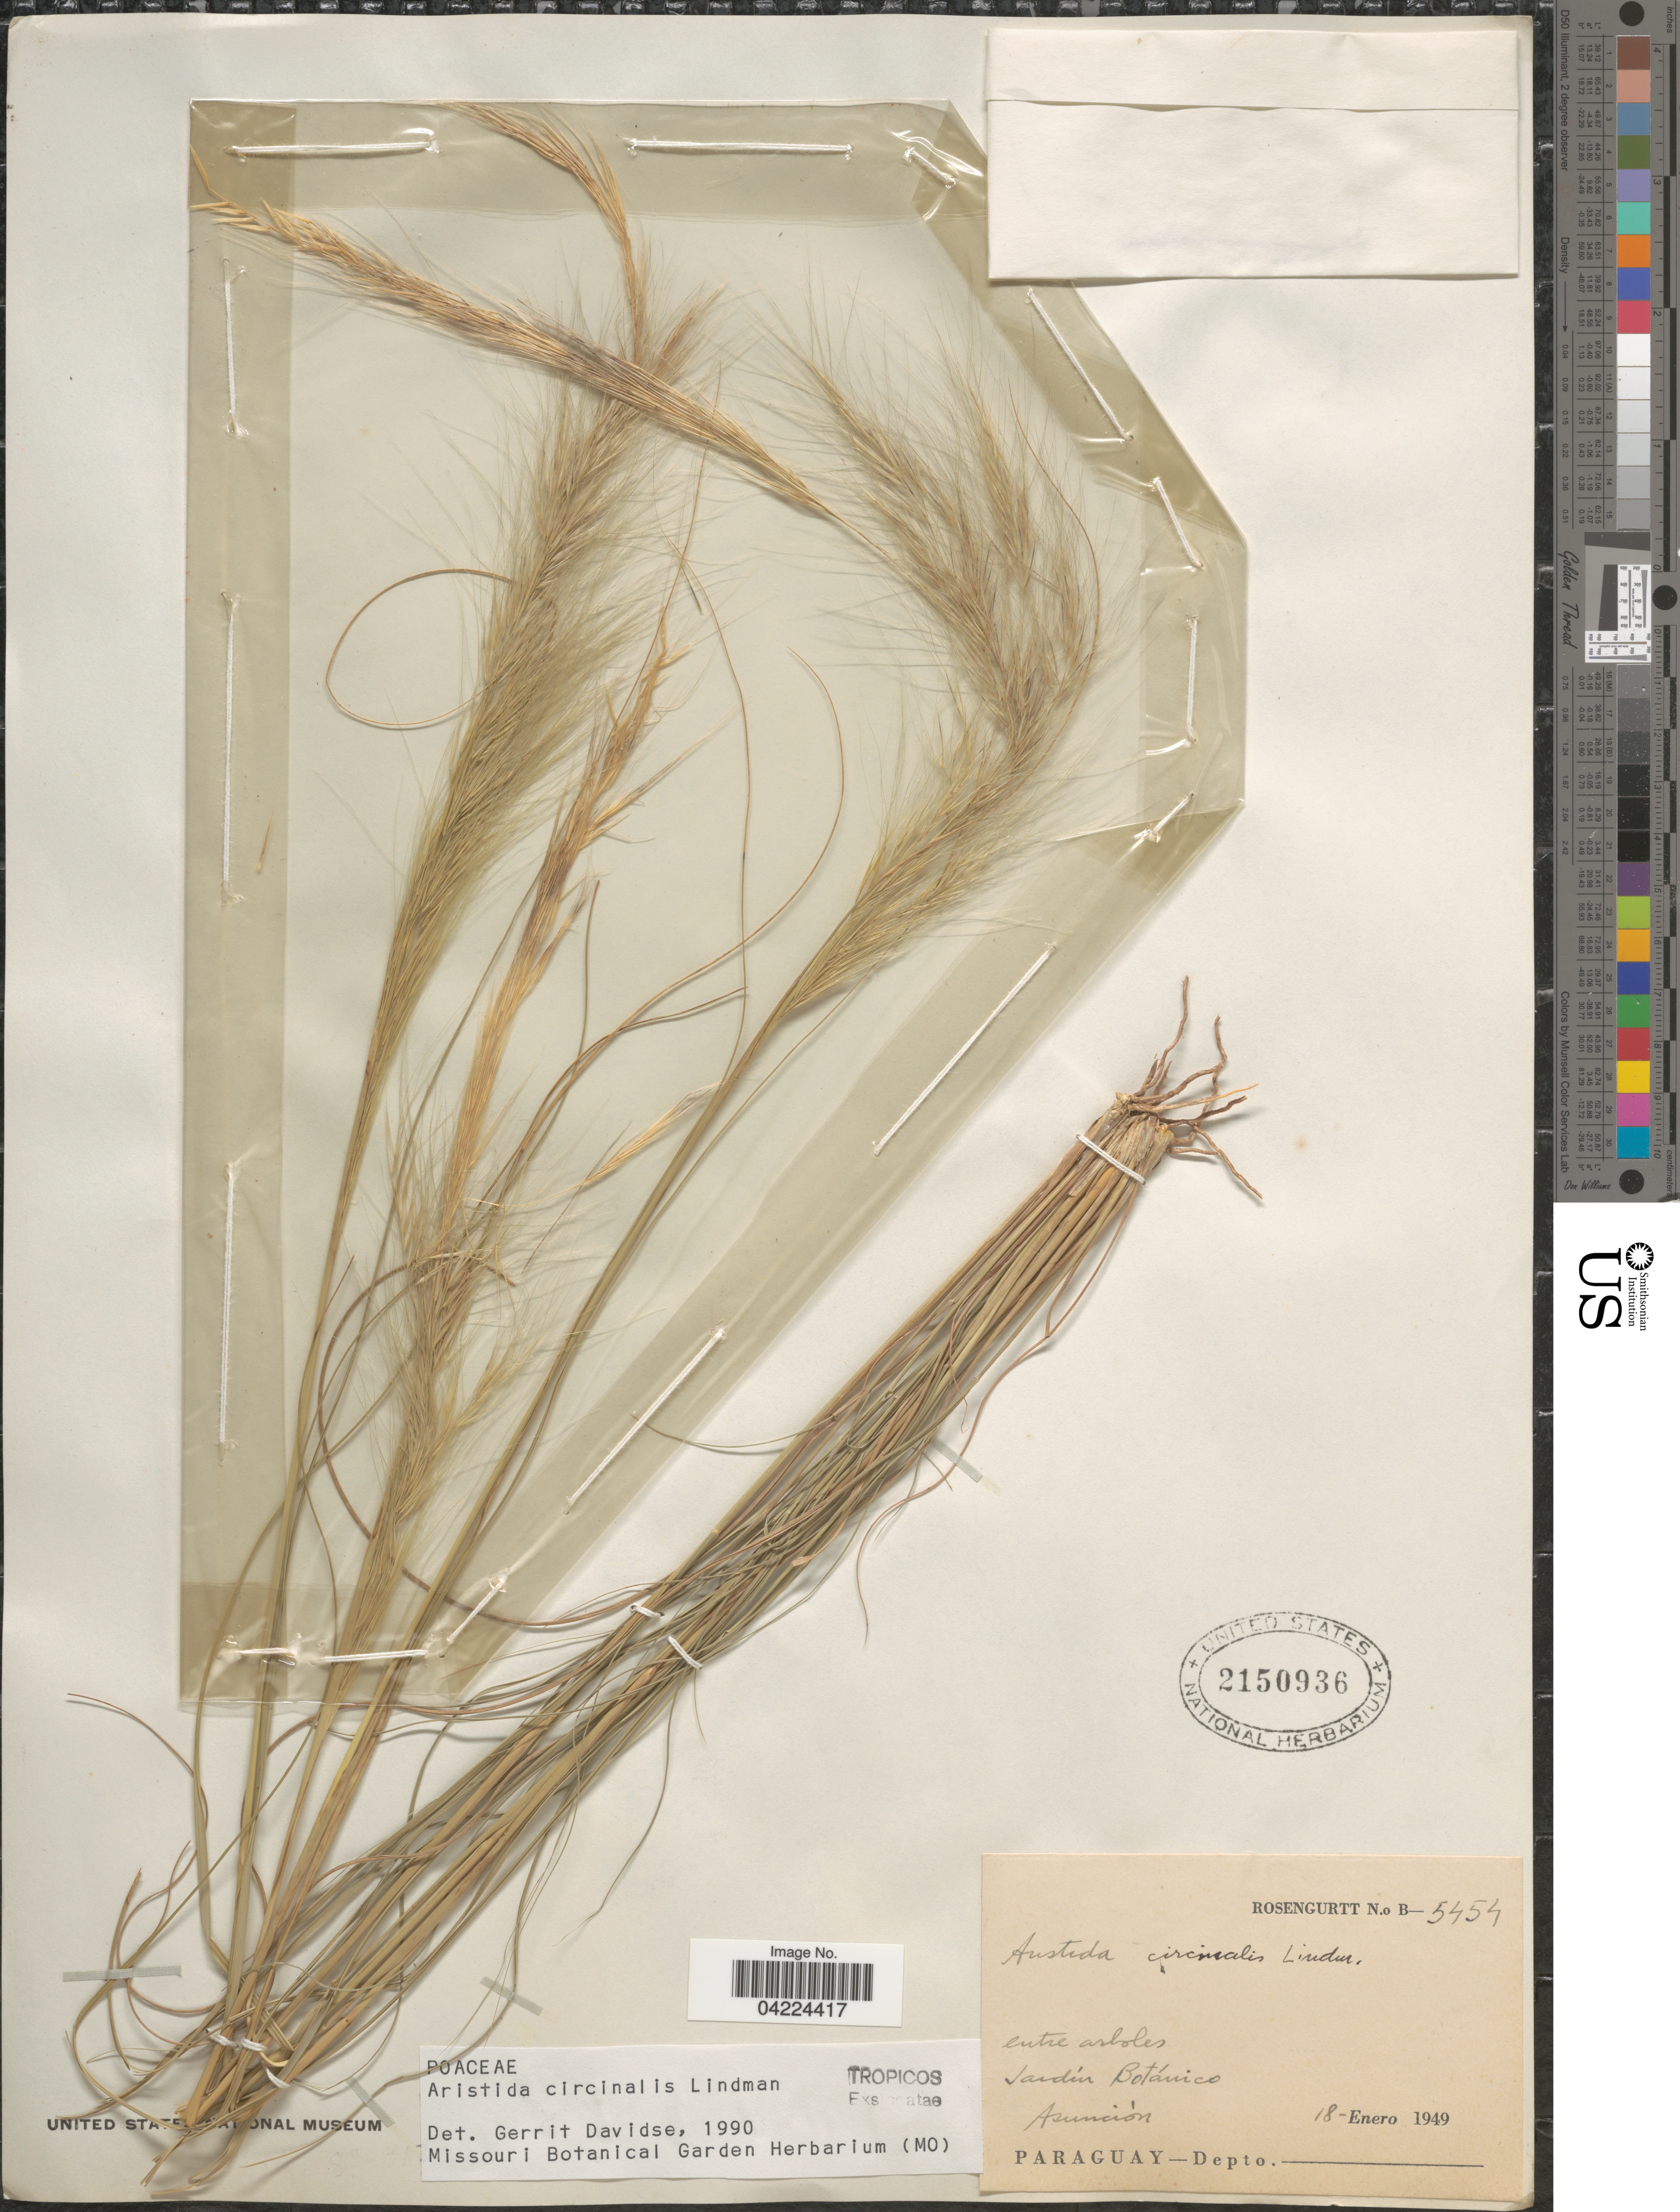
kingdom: Plantae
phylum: Tracheophyta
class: Liliopsida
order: Poales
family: Poaceae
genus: Aristida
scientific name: Aristida circinalis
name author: Lindm.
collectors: Rosengurtt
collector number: B5454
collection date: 1949-01-18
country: Paraguay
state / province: Asuncion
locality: Entre arboles. Jardín Botánico.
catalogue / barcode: US 2150936